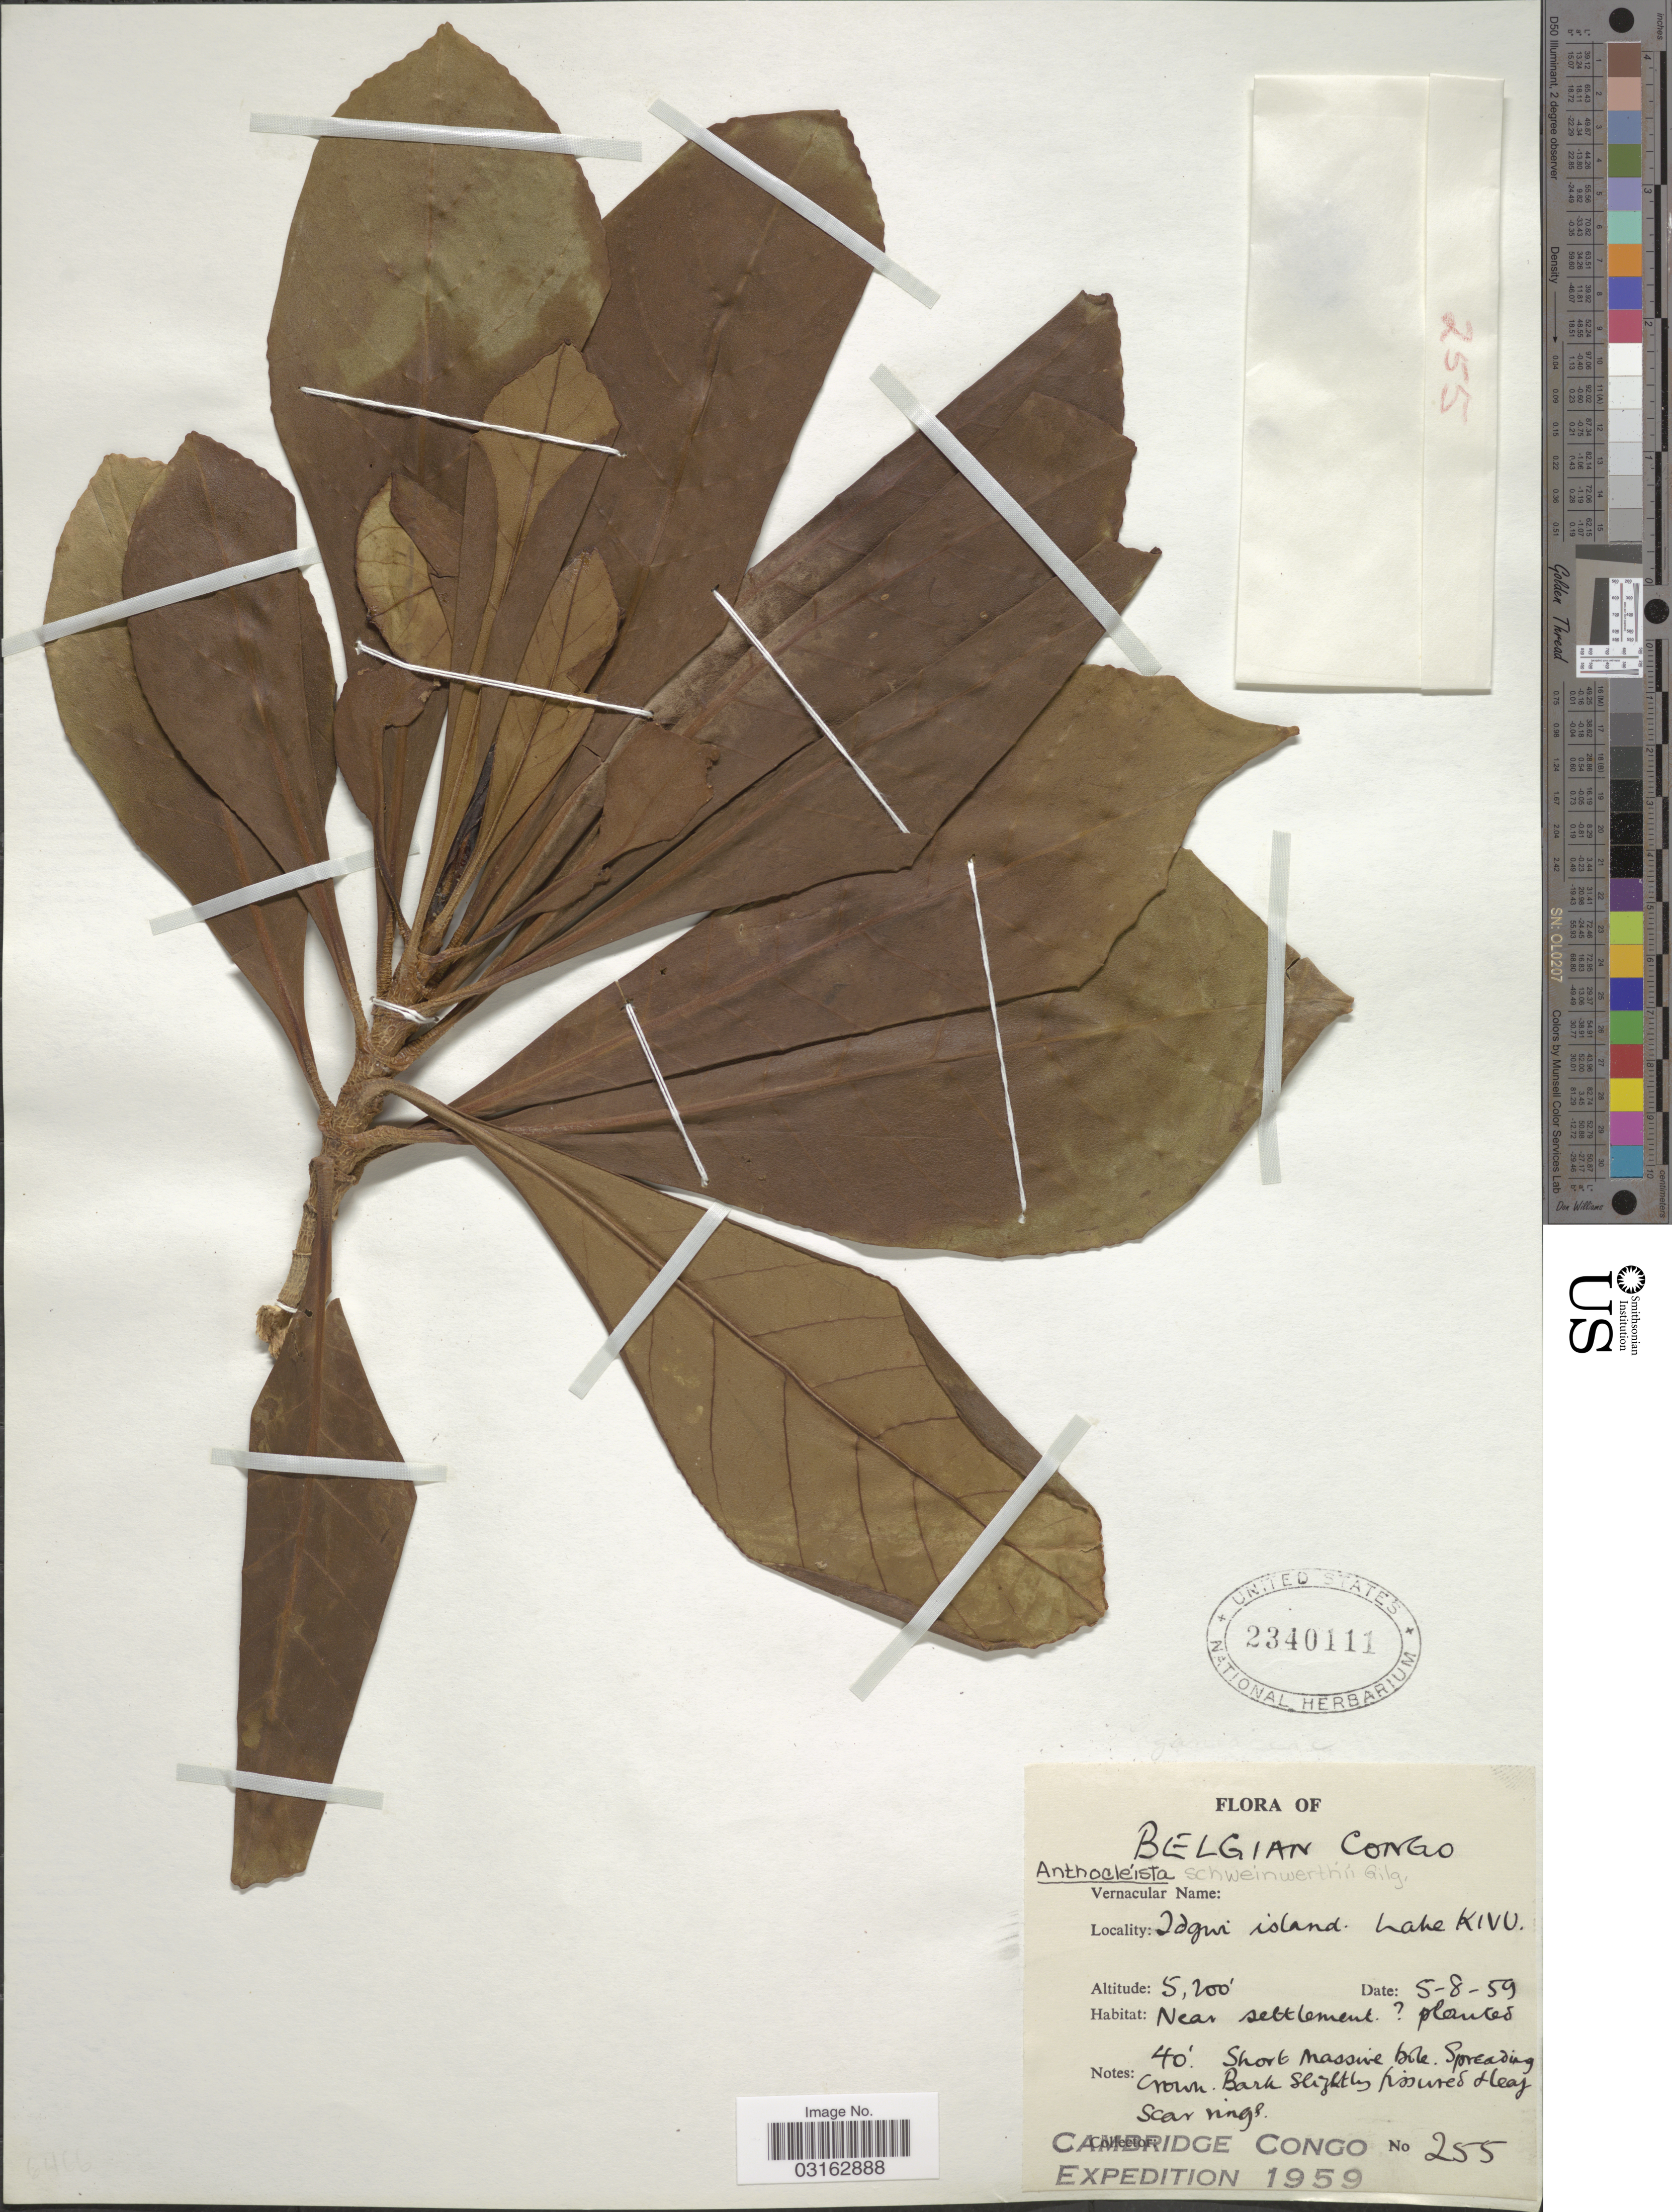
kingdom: Plantae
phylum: Tracheophyta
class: Magnoliopsida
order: Gentianales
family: Gentianaceae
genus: Anthocleista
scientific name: Anthocleista schweinfurthii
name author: Gilg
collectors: Cambridge Congo Expedition 1959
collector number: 255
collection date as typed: Transcribed d/m/y: 5/8/59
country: Congo, Democratic Republic of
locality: Belgian Congo, Idgwi island, Lake Kivu.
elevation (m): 1585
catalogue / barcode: US 2340111